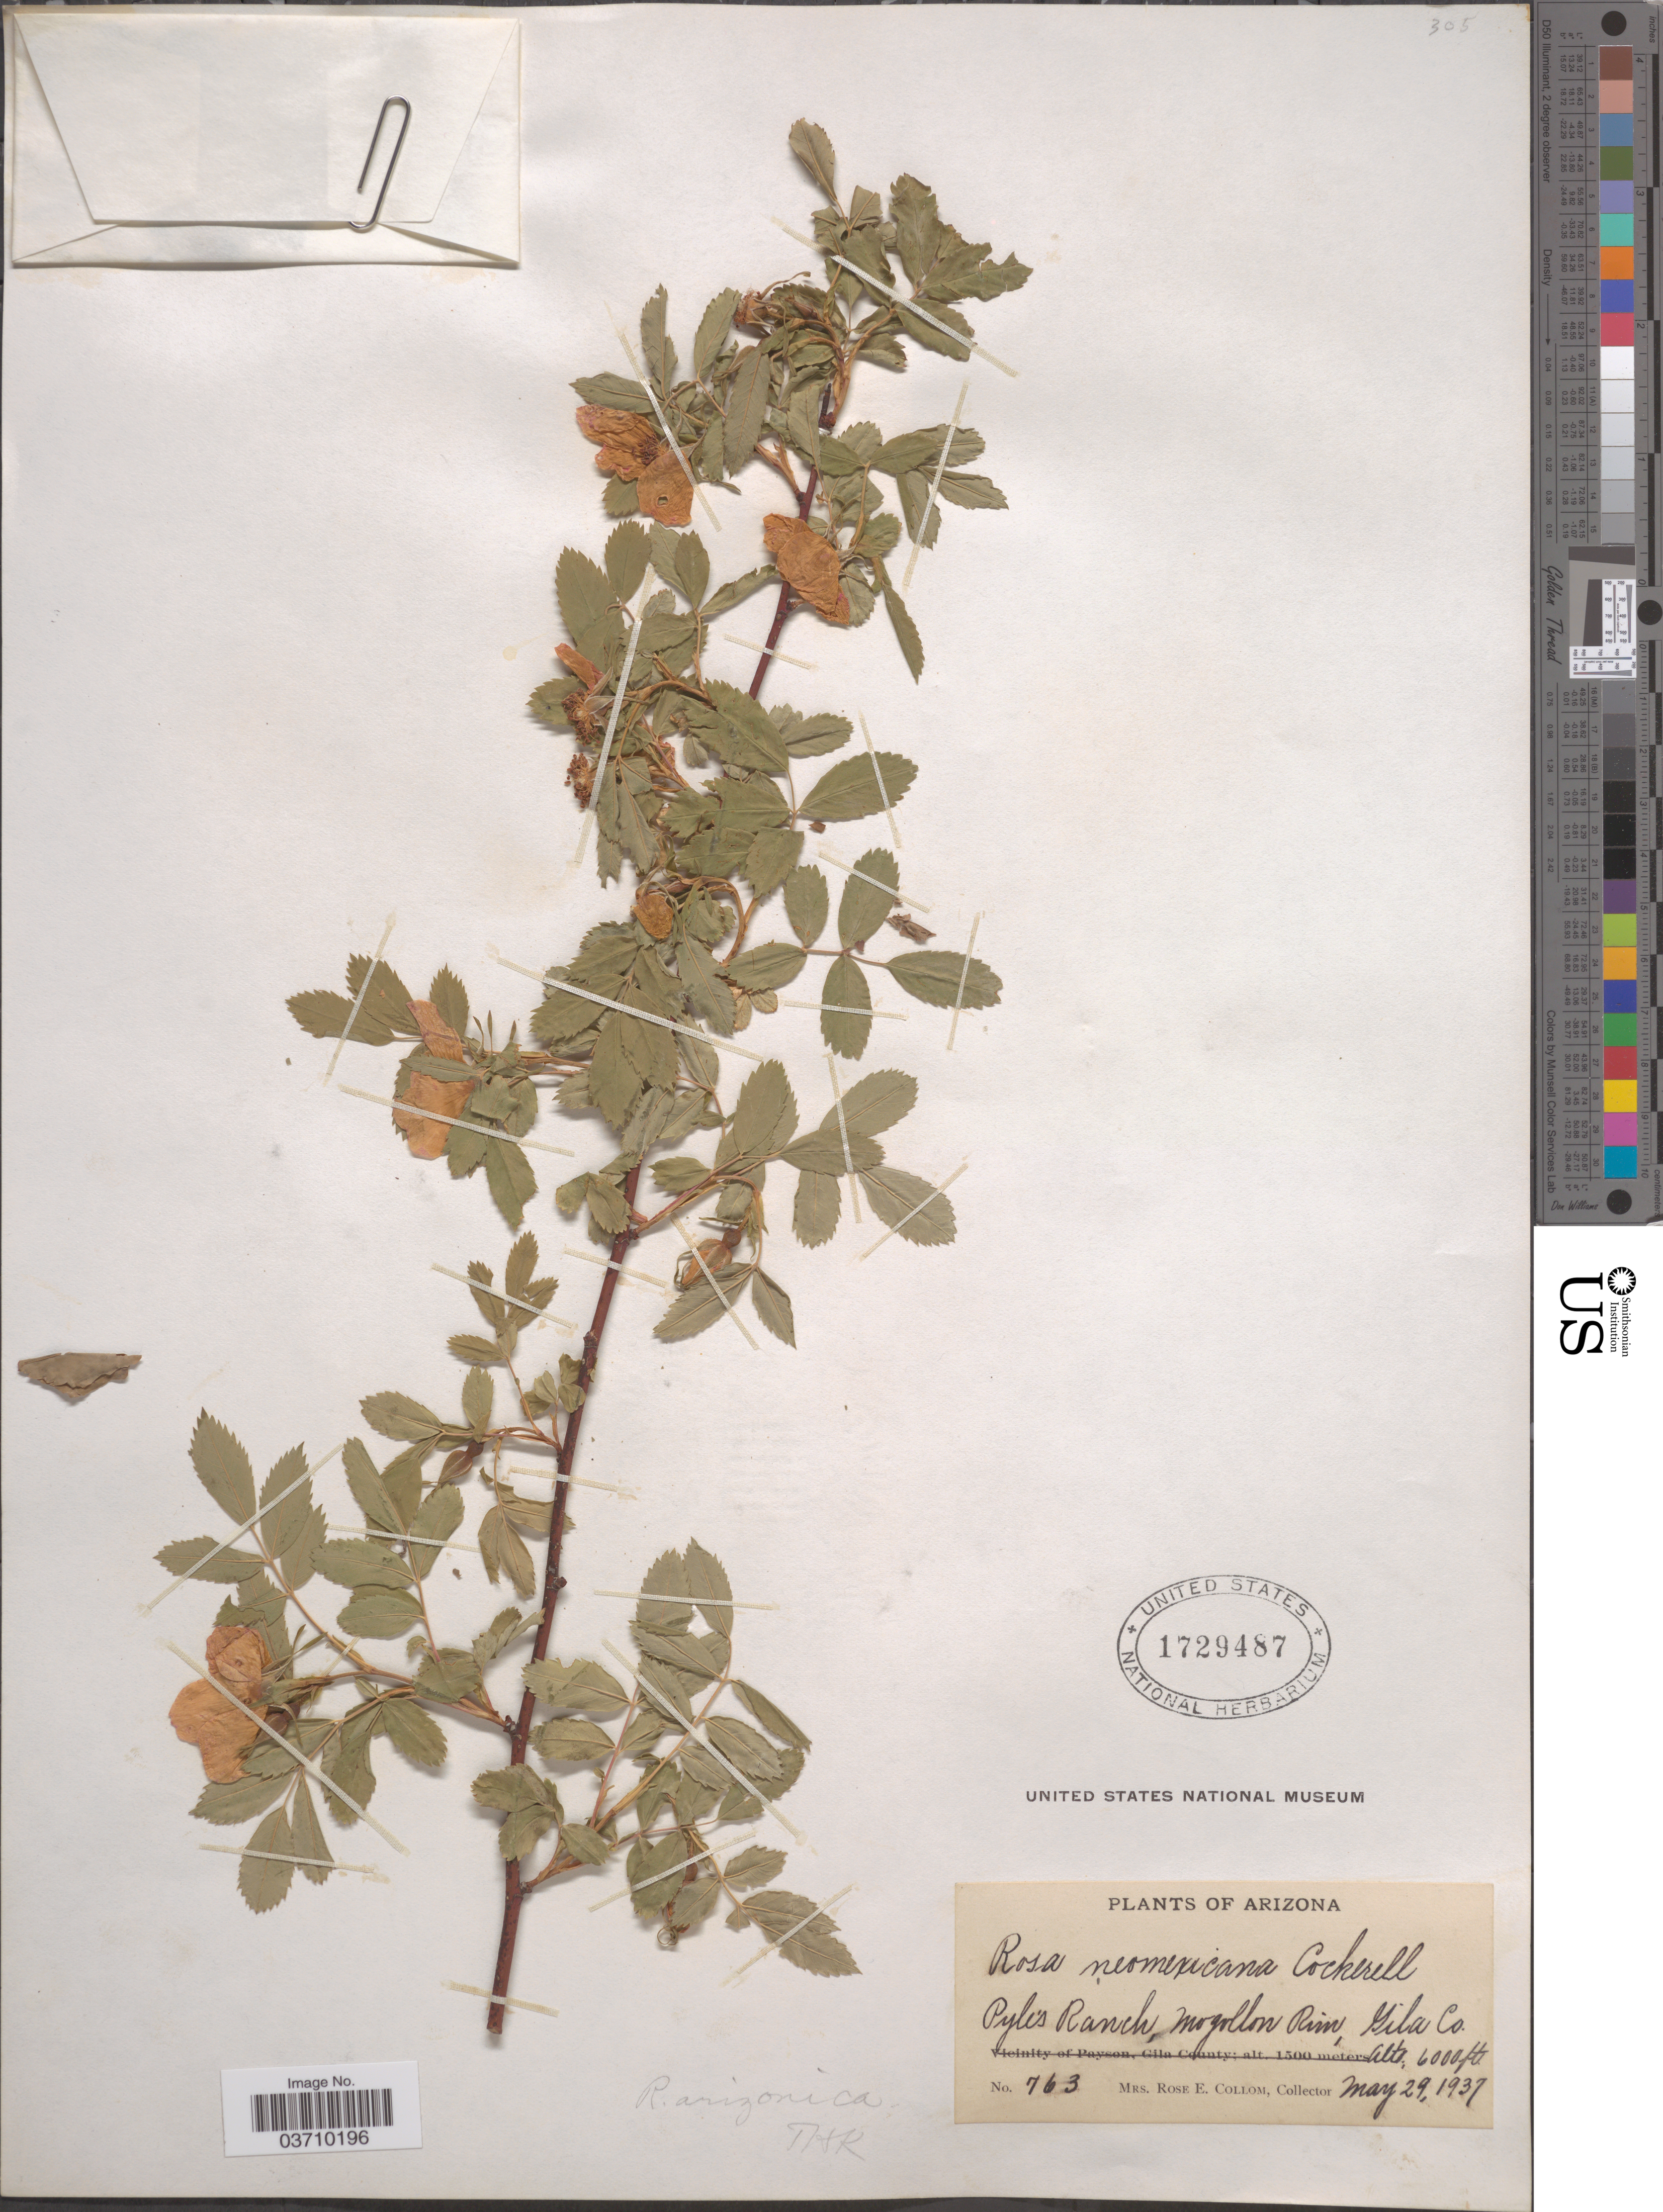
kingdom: Plantae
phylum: Tracheophyta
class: Magnoliopsida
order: Rosales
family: Rosaceae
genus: Rosa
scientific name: Rosa arizonica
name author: Rydb.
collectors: R. E. Collom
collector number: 763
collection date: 1937-05-29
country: United States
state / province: Arizona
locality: Pyle's Ranch, Mogollon Rim, Gila Co.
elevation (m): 1829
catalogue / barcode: US 1729487